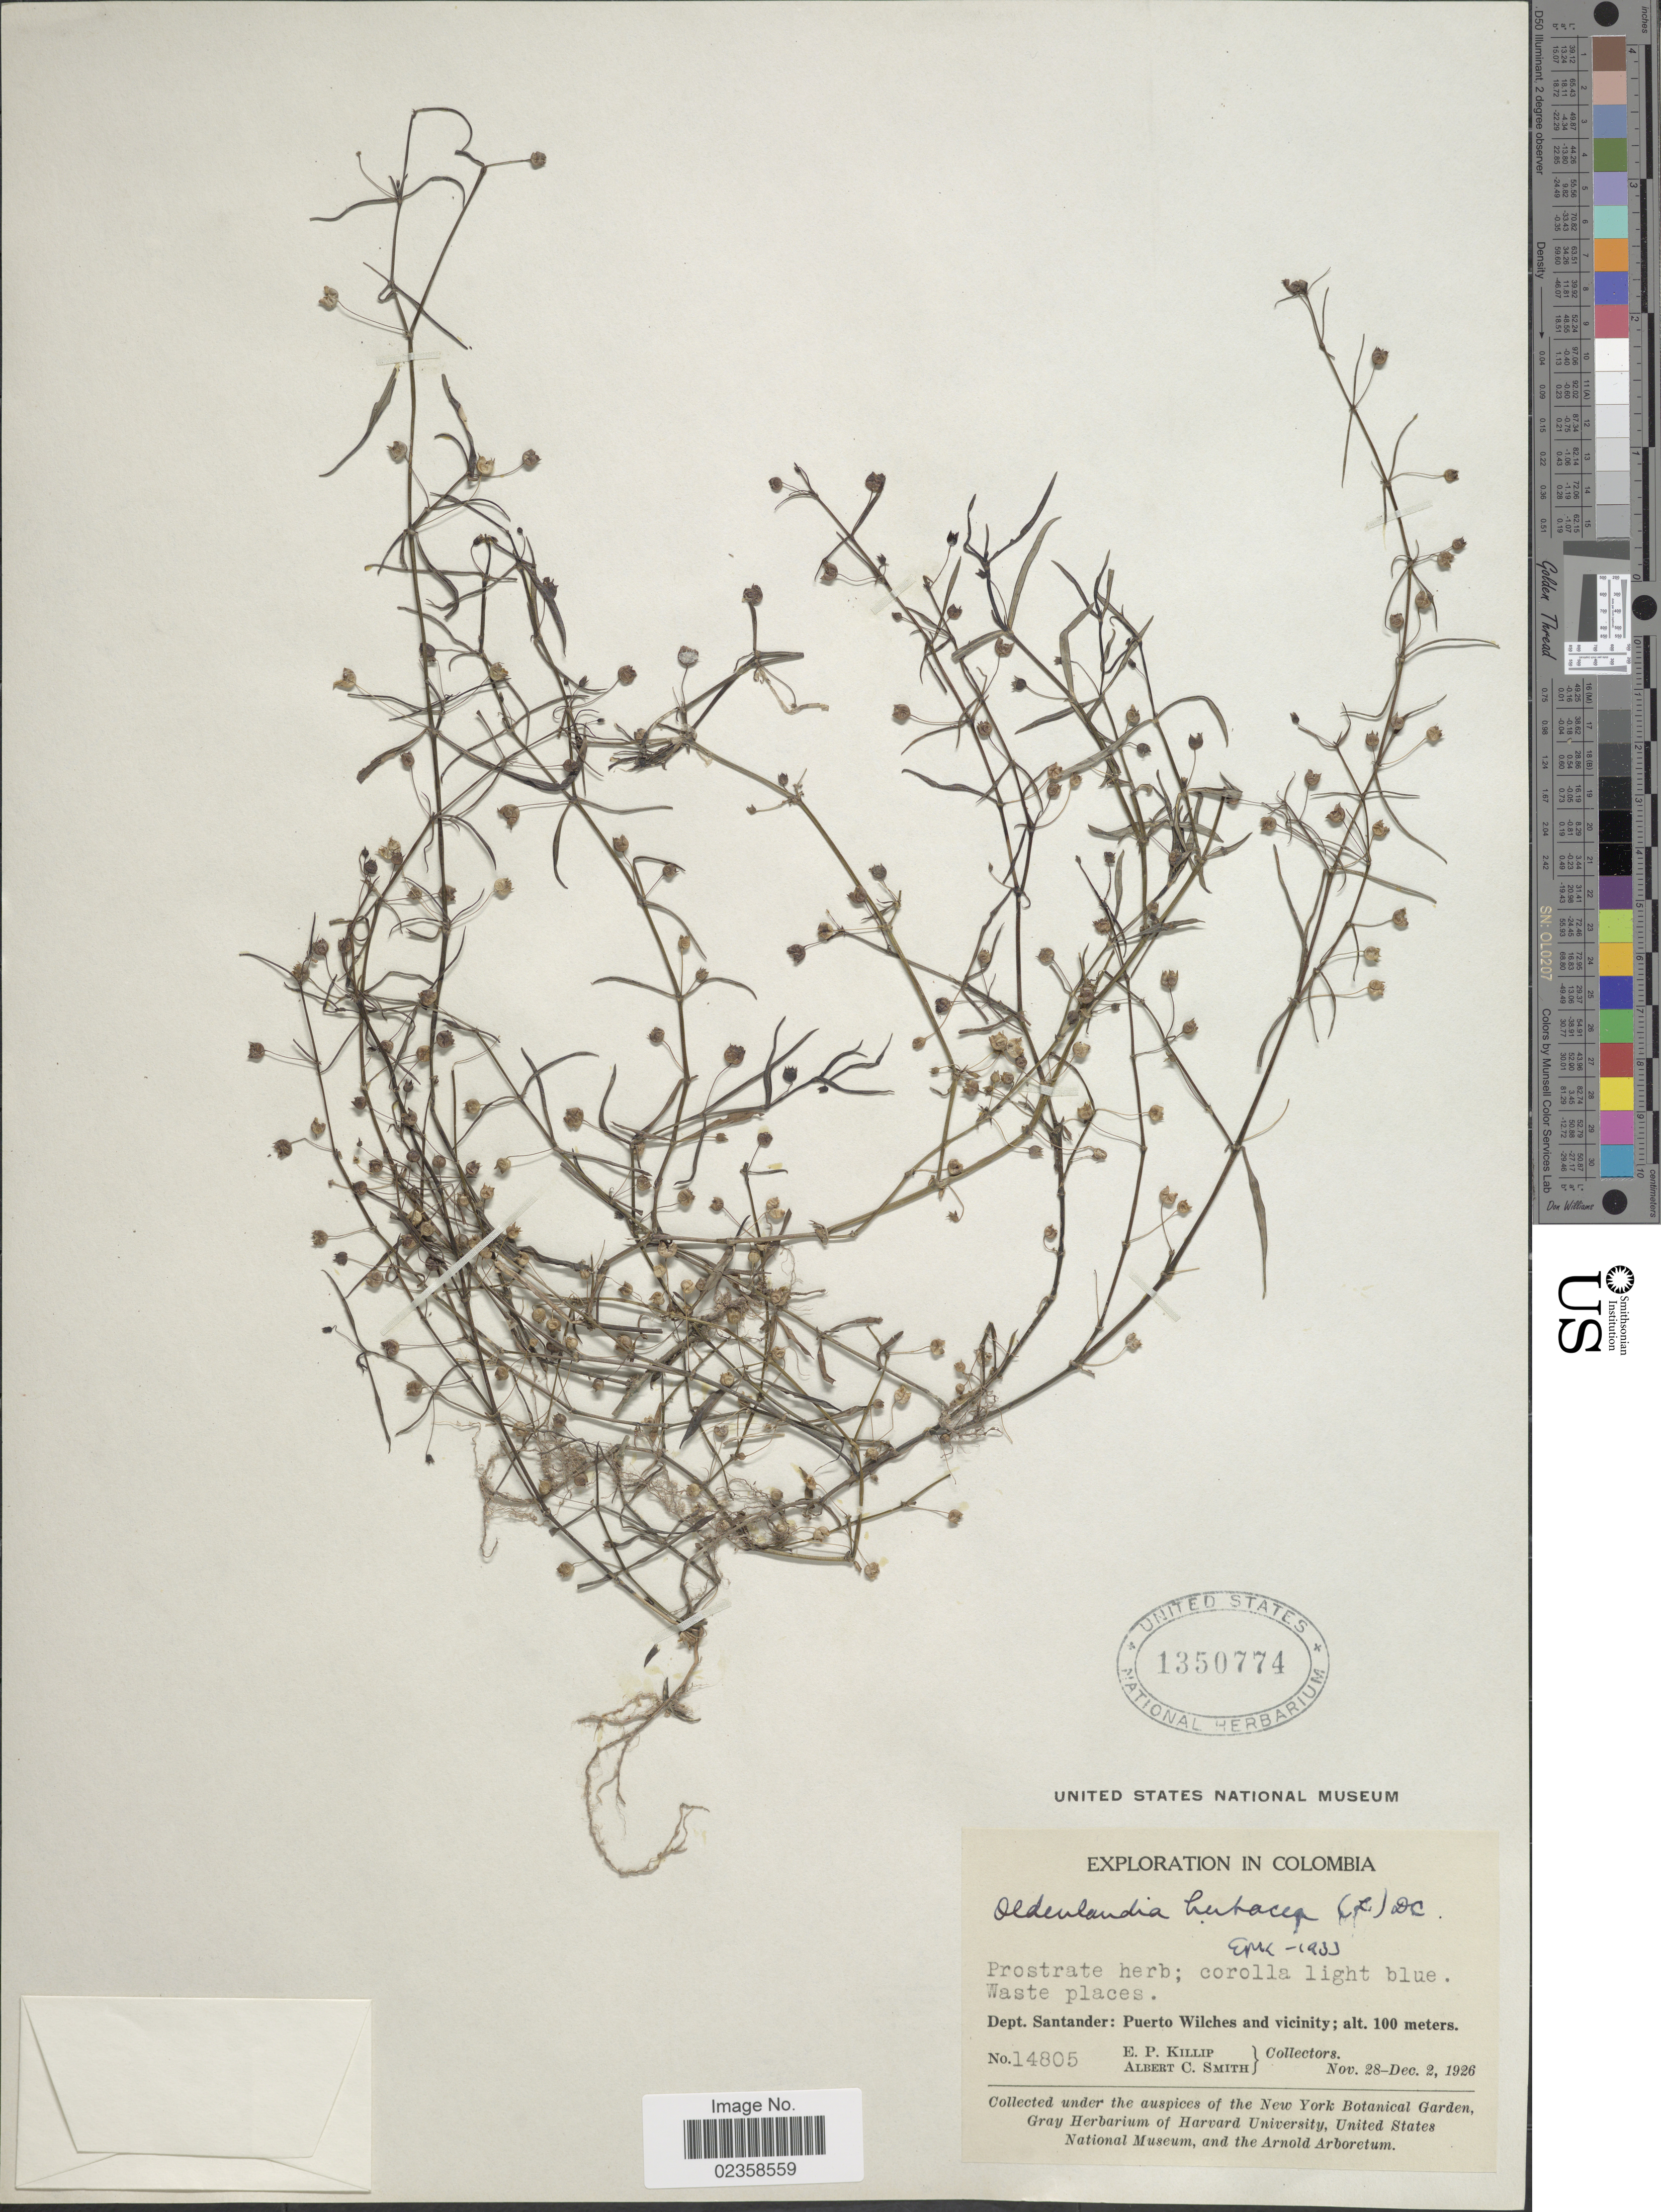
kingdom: Plantae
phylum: Tracheophyta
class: Magnoliopsida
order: Gentianales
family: Rubiaceae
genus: Oldenlandia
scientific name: Oldenlandia herbacea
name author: (L.) Roxb.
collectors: E. P. Killip & A. C. Smith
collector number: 14805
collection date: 1926-11-28/1926-12-02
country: Colombia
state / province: Santander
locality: Dept. Santander: Puerto Wilches and Vicinity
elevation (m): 100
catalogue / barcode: US 1350774